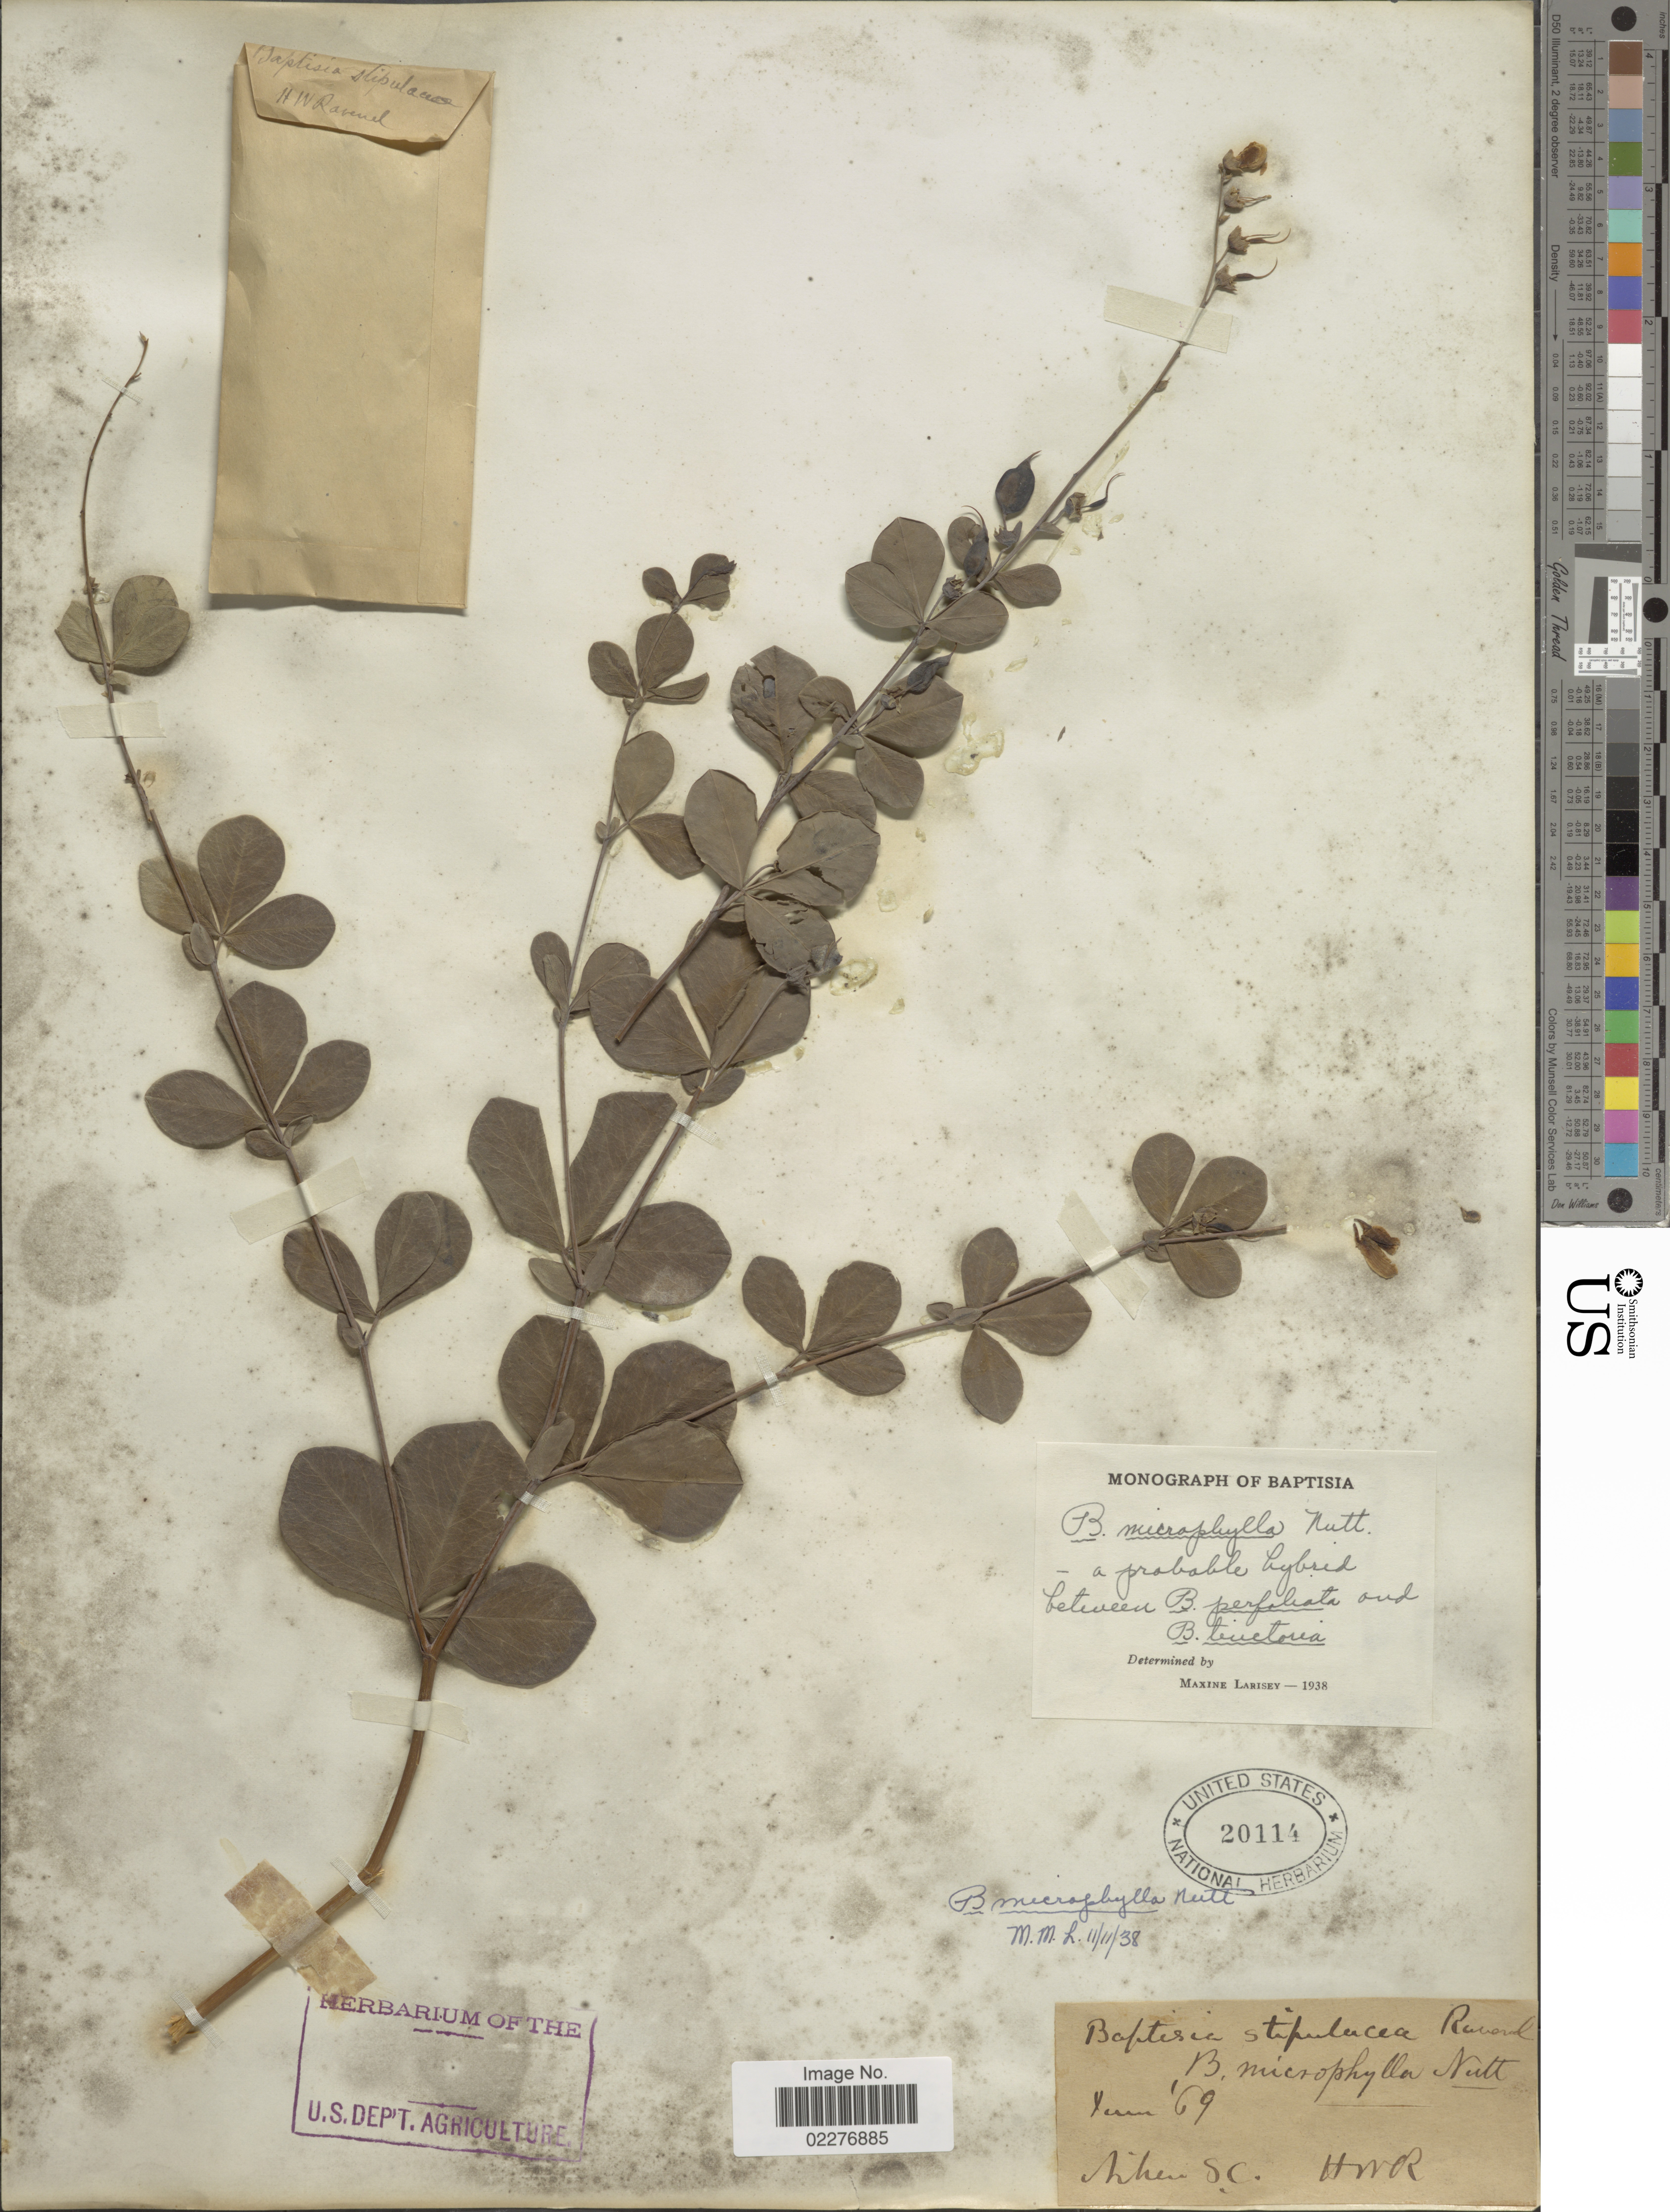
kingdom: Plantae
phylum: Tracheophyta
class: Magnoliopsida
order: Fabales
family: Fabaceae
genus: Baptisia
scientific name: Baptisia microphylla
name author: Nutt.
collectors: H. W. R.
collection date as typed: Transcribed d/m/y: /6/69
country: United States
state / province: South Carolina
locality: Aiken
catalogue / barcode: US 20114